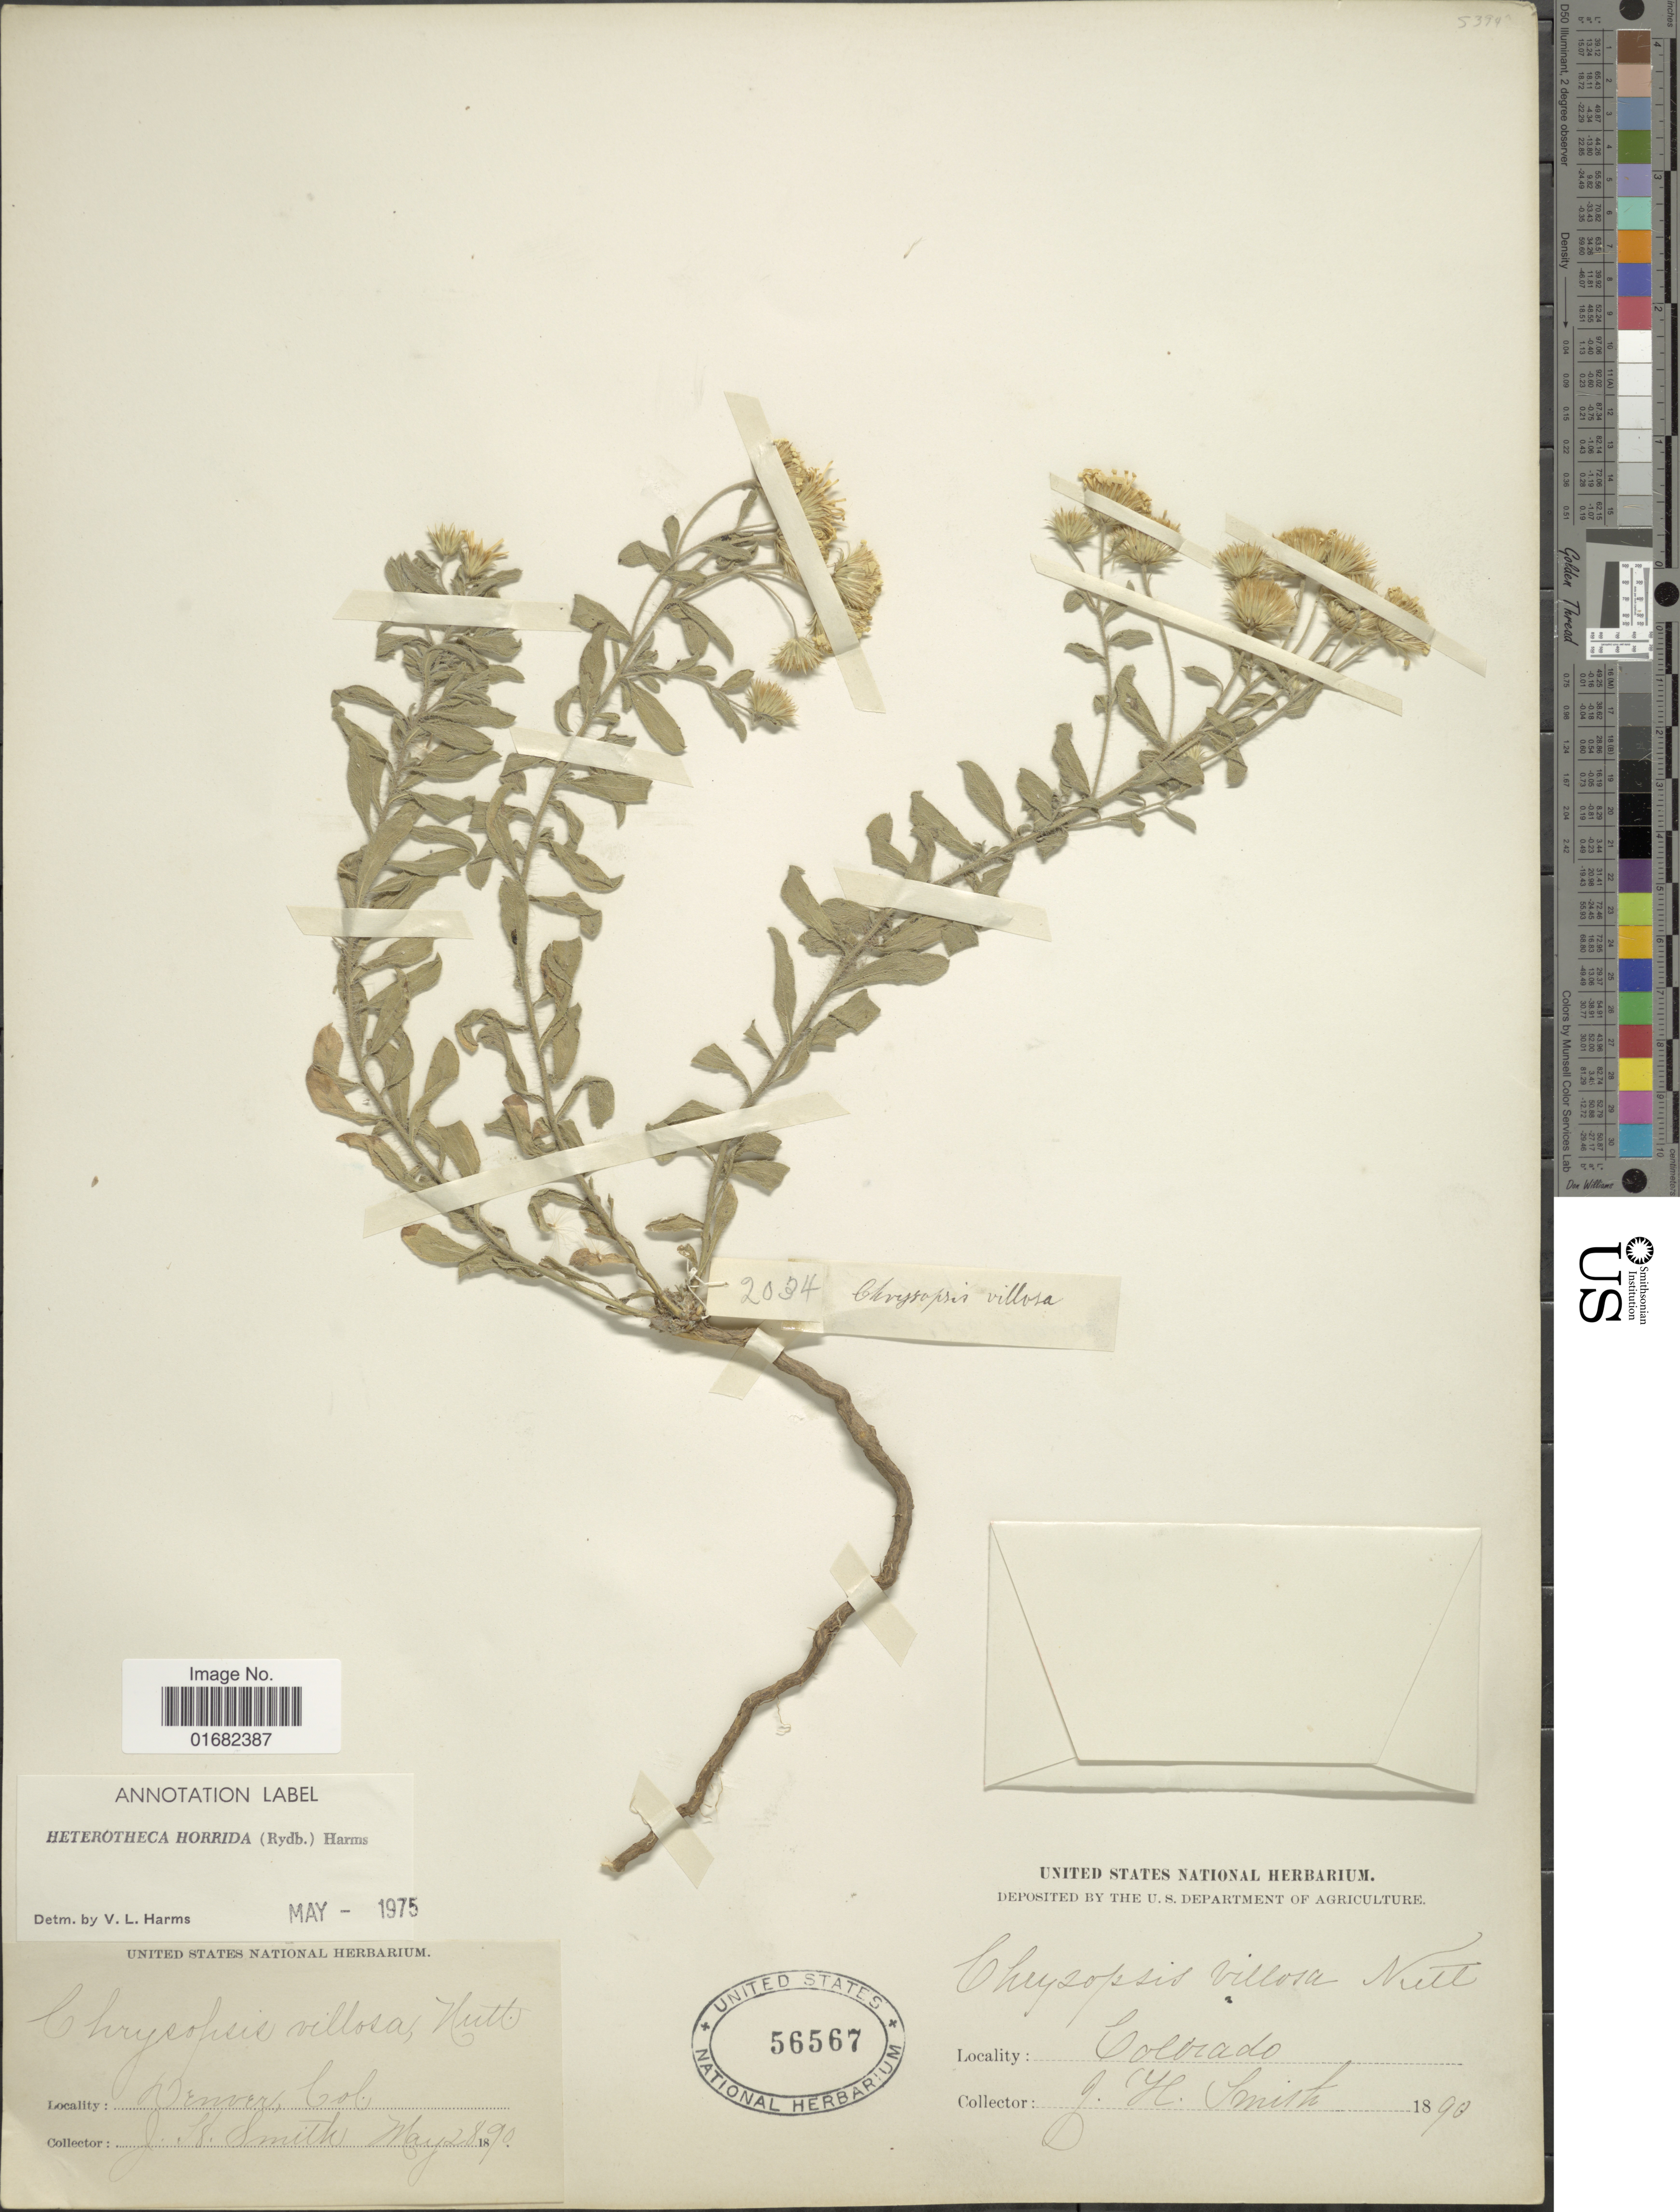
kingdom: Plantae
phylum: Tracheophyta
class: Magnoliopsida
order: Asterales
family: Asteraceae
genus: Heterotheca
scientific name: Heterotheca horrida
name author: (Rydb.) V.L. Harms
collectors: Smith, J. H. N.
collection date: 1890-05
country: United States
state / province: Colorado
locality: Denver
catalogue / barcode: US 56567